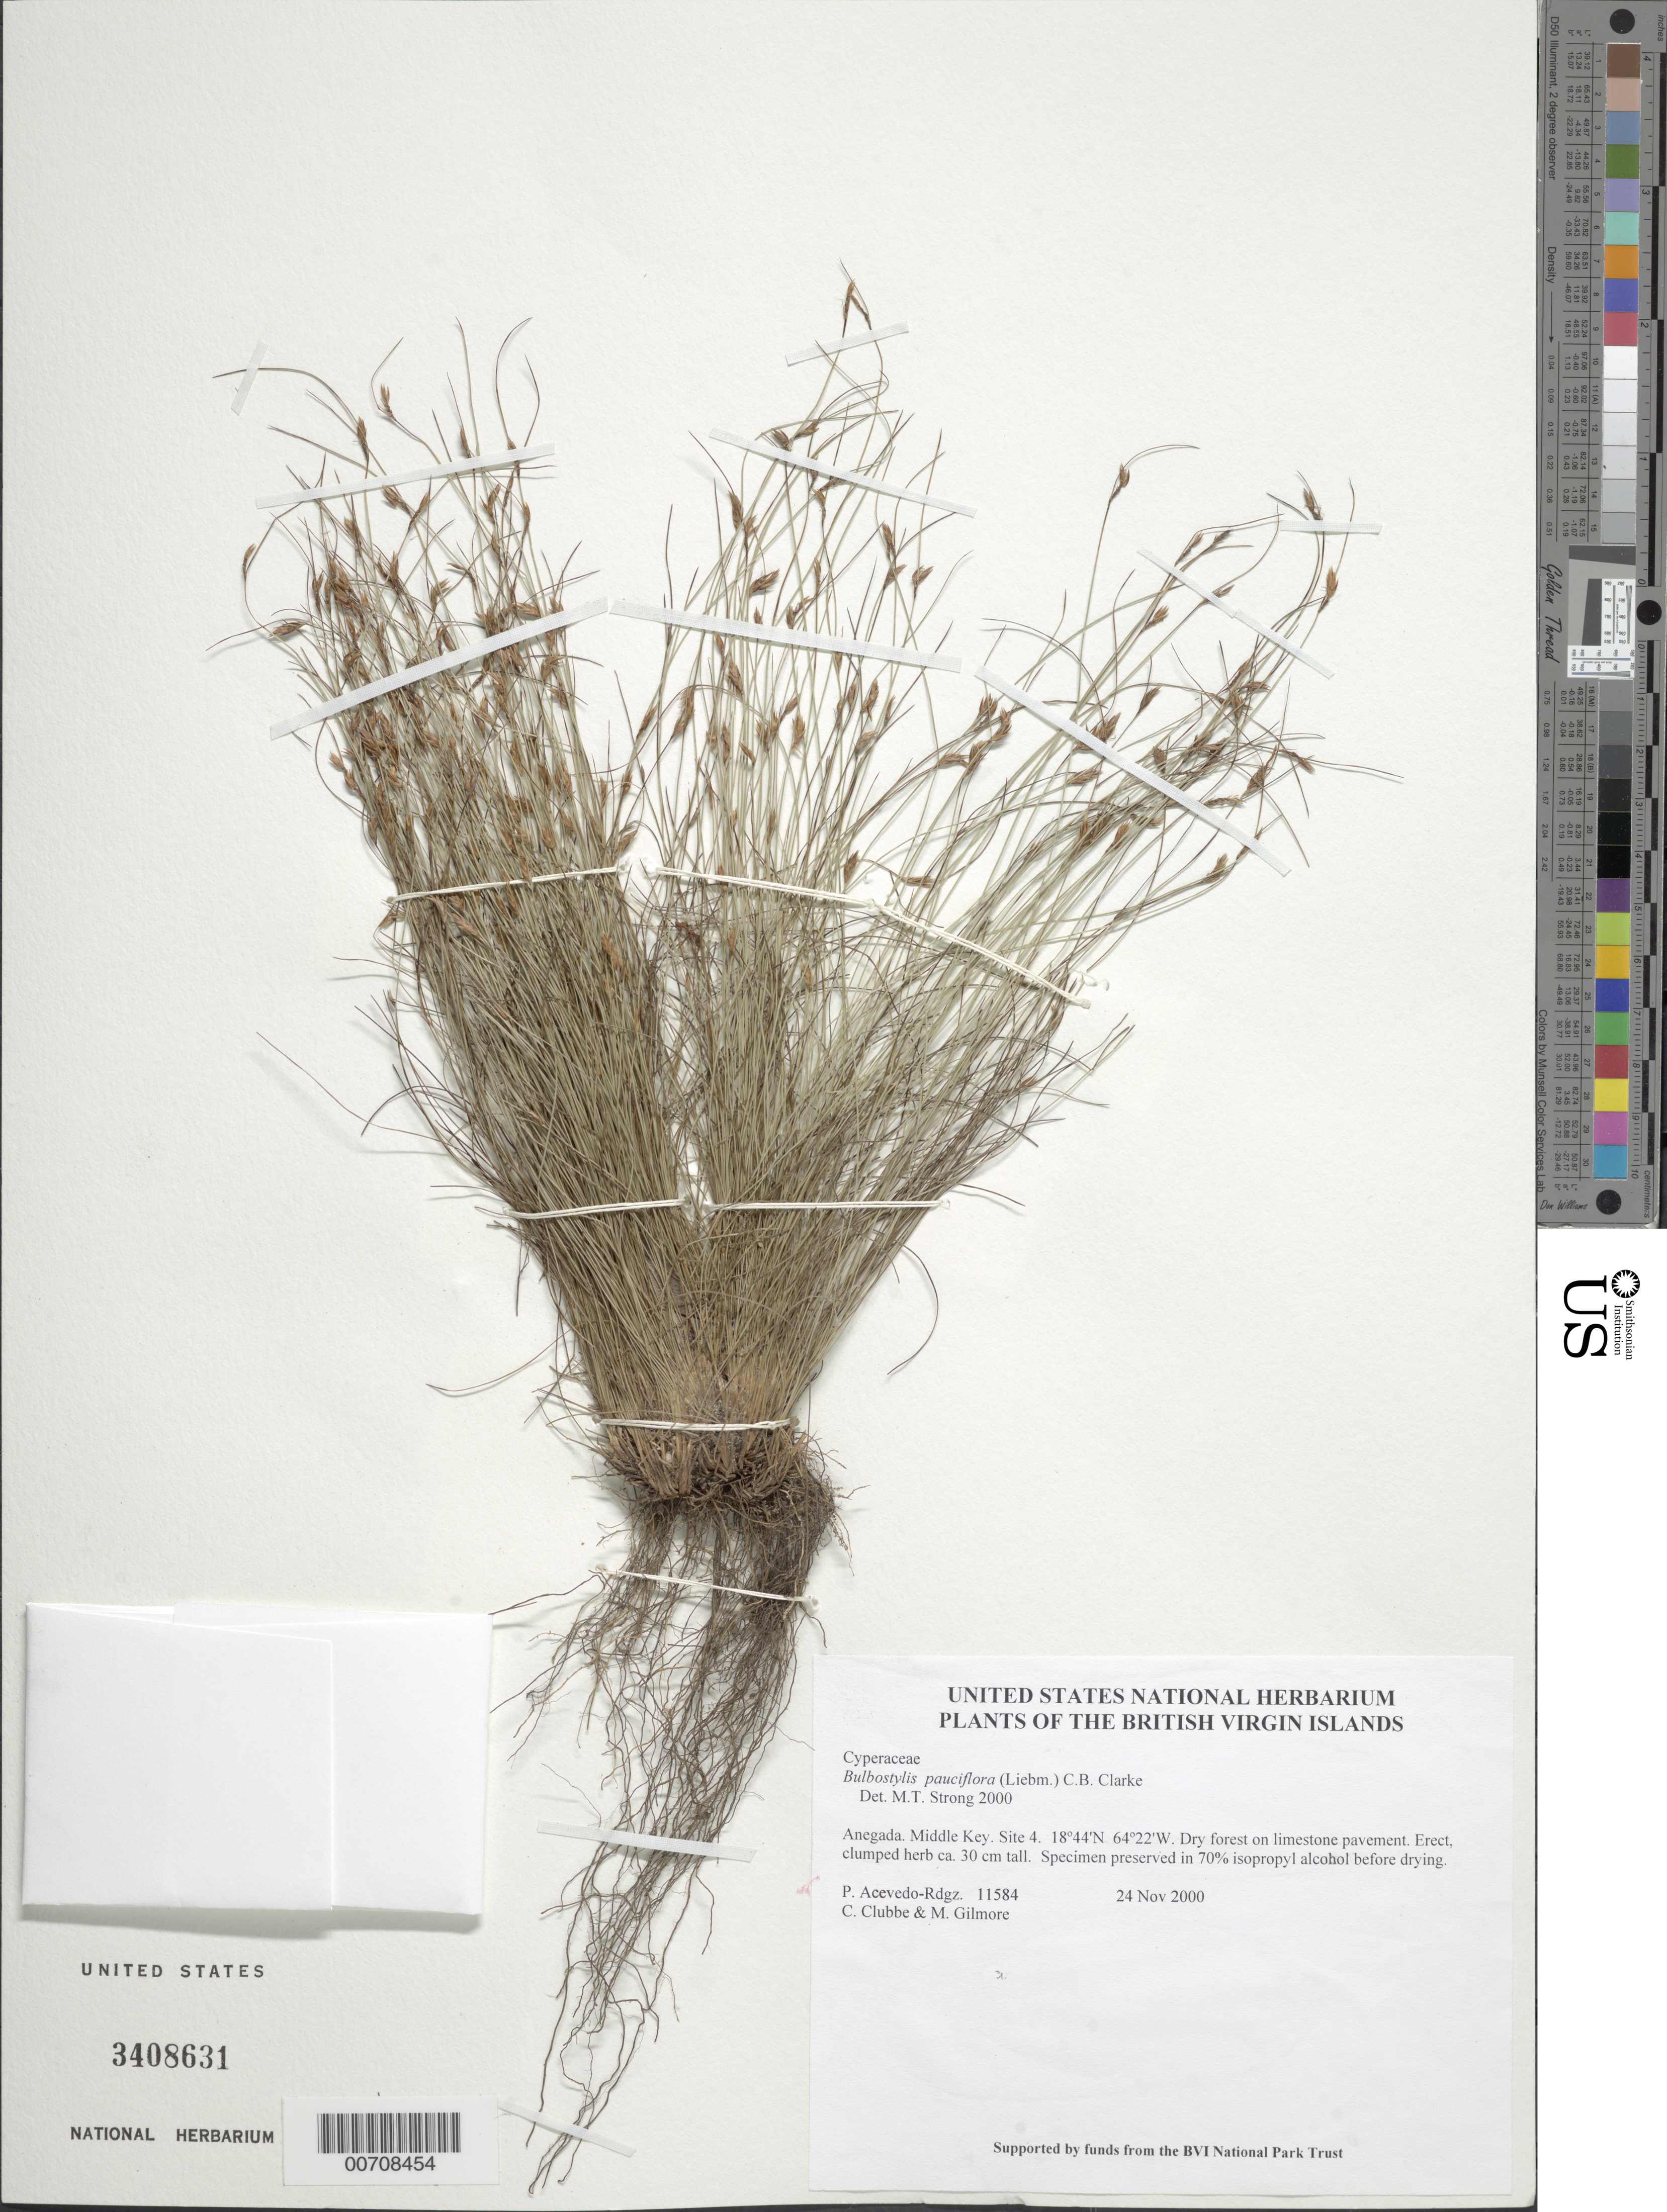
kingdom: Plantae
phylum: Tracheophyta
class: Liliopsida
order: Poales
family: Cyperaceae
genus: Bulbostylis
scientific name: Bulbostylis pauciflora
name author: (Liebm.) C.B. Clarke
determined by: Strong, M. T., (US), Smithsonian Institution - National Museum of Natural History (UNITED STATES)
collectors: P. Acevedo-Rodr., C. Clubbe & M. Gilmore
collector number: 11584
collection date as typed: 24 Nov 2000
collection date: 2000-11-24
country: British Virgin Islands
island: Anegada I.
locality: Middle Key. Site 4.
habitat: Dry forest on limestone pavement.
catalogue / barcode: US 3408631